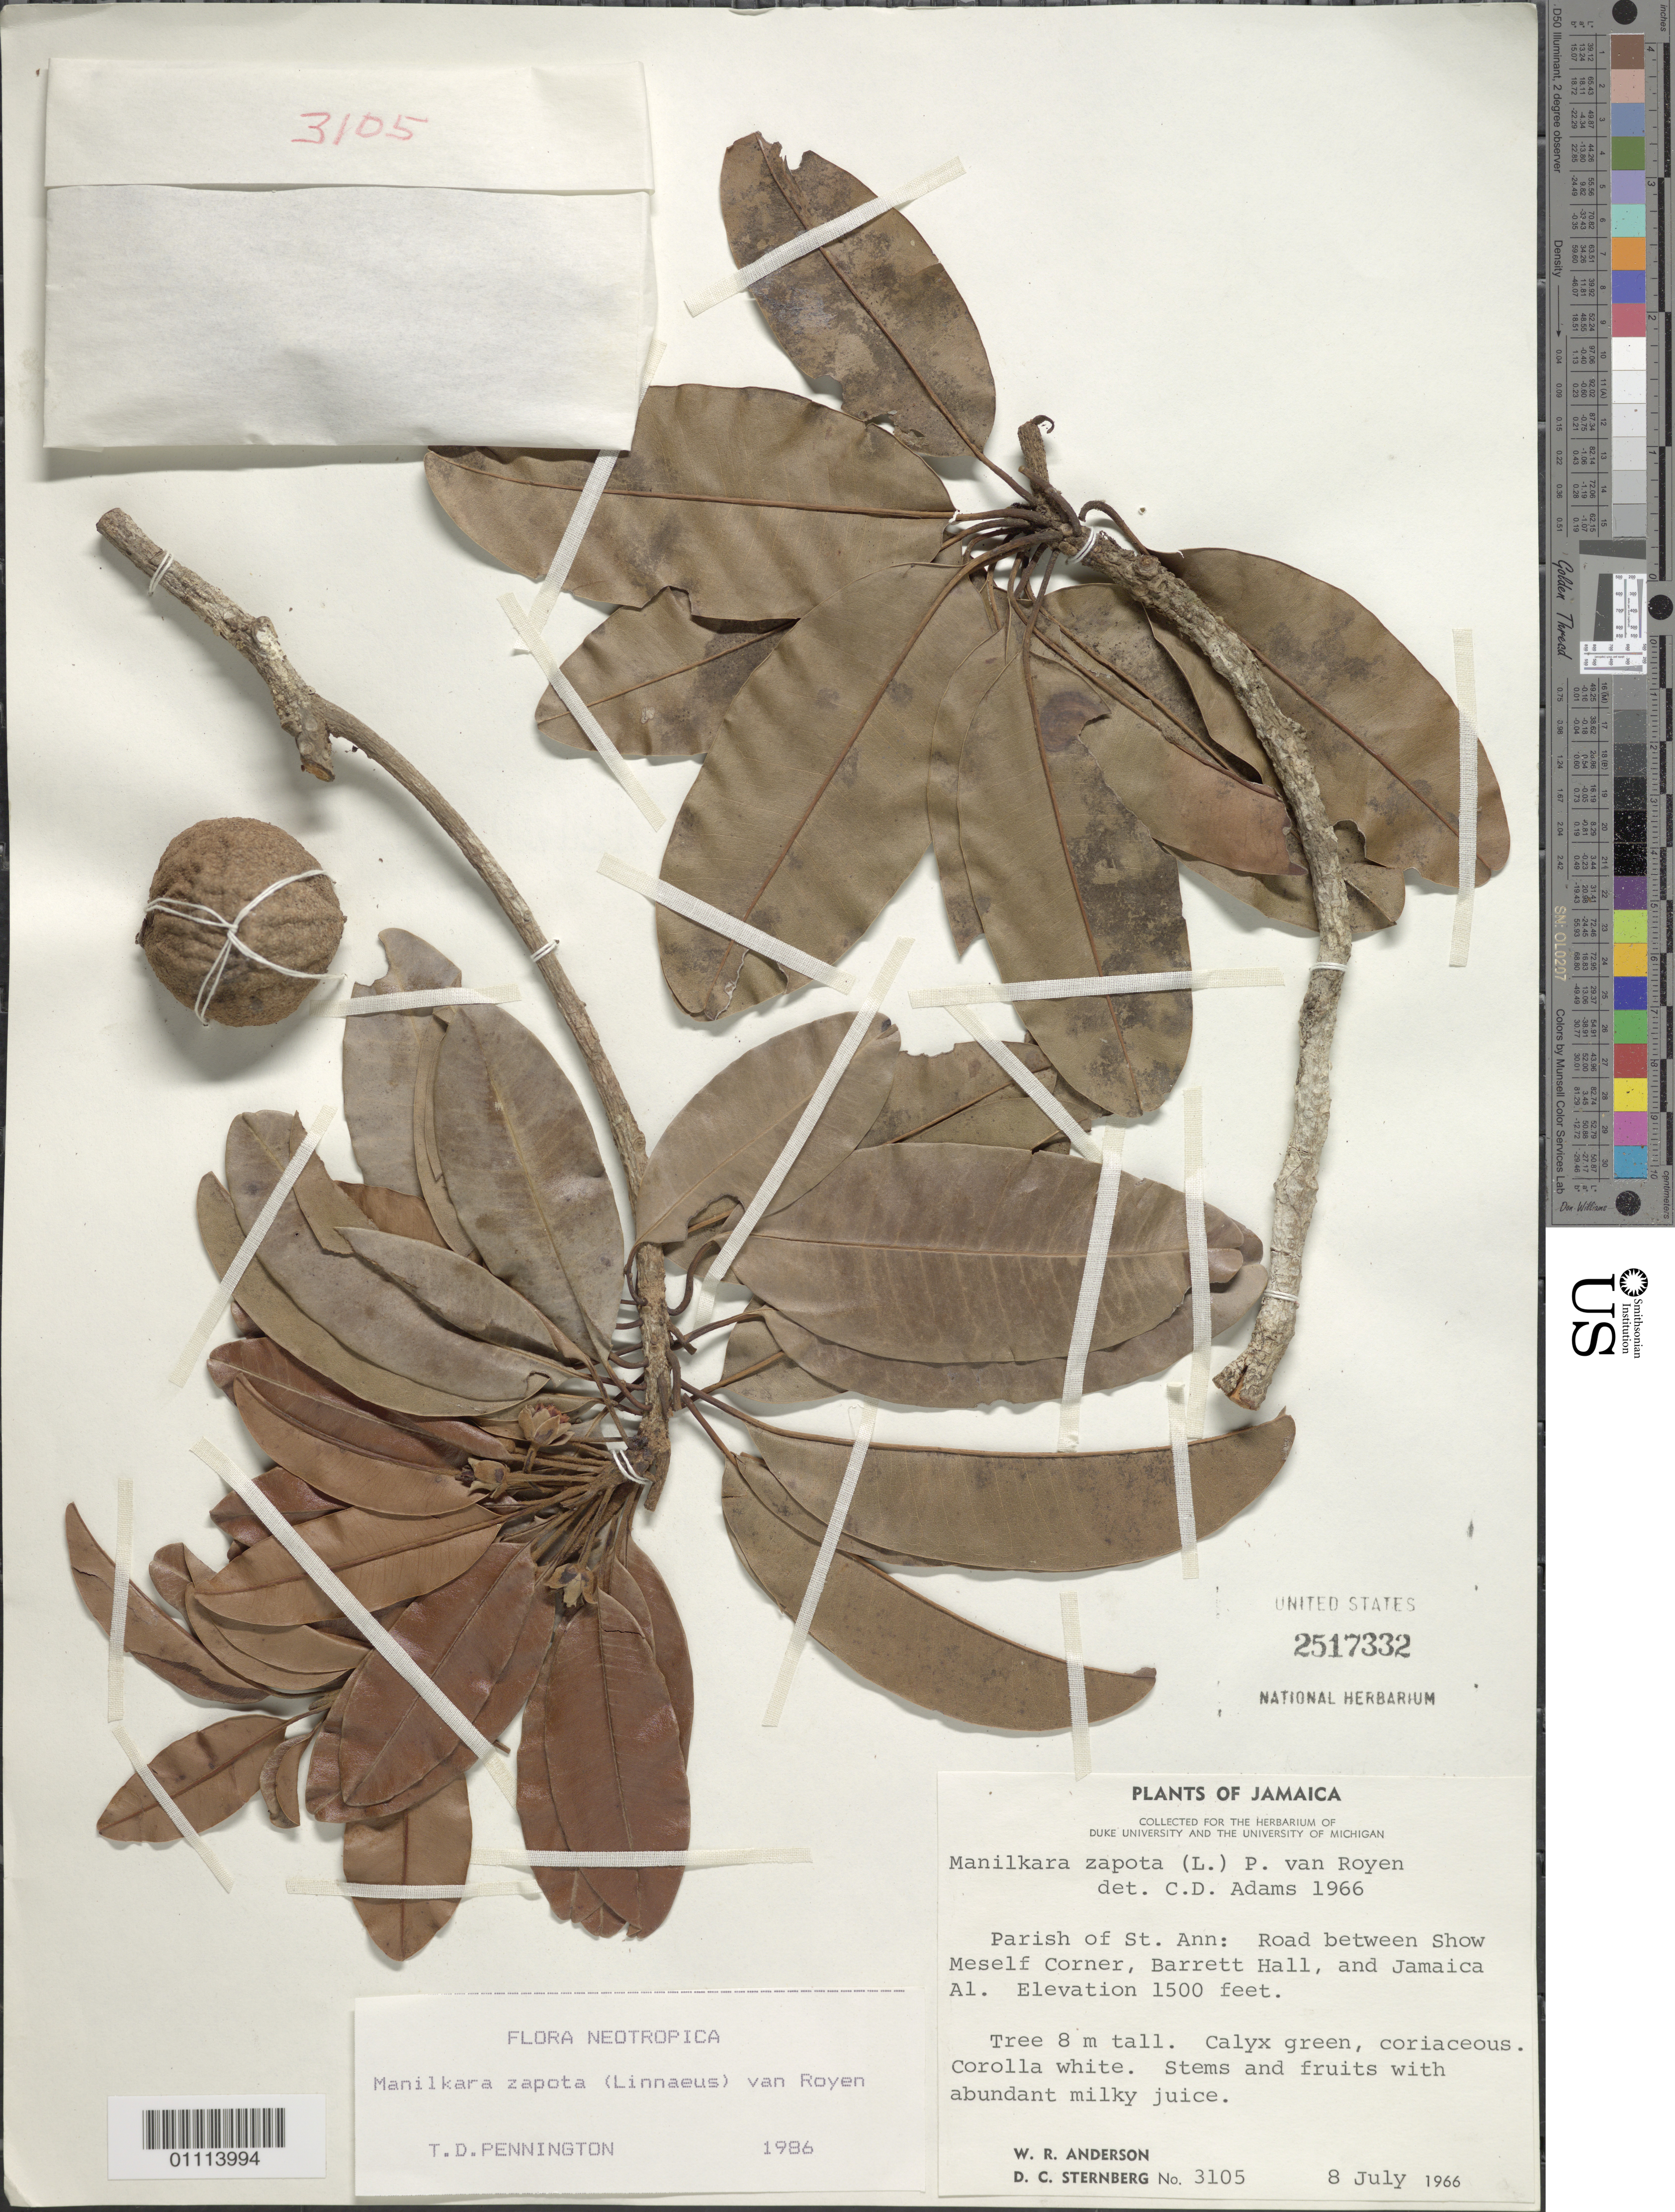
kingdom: Plantae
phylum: Tracheophyta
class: Magnoliopsida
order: Ericales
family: Sapotaceae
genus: Manilkara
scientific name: Manilkara zapotilla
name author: (Jacq.) Gilly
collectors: W. R. Anderson & D. Sternberg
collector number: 3105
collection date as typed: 08 Jul 1966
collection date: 1966-07-08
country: Jamaica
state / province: Saint Ann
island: Jamaica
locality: Parish of St. Ann: Road between Show Meself Corner, Barrett Hall, and Jamaica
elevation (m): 457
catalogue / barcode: US 2517332